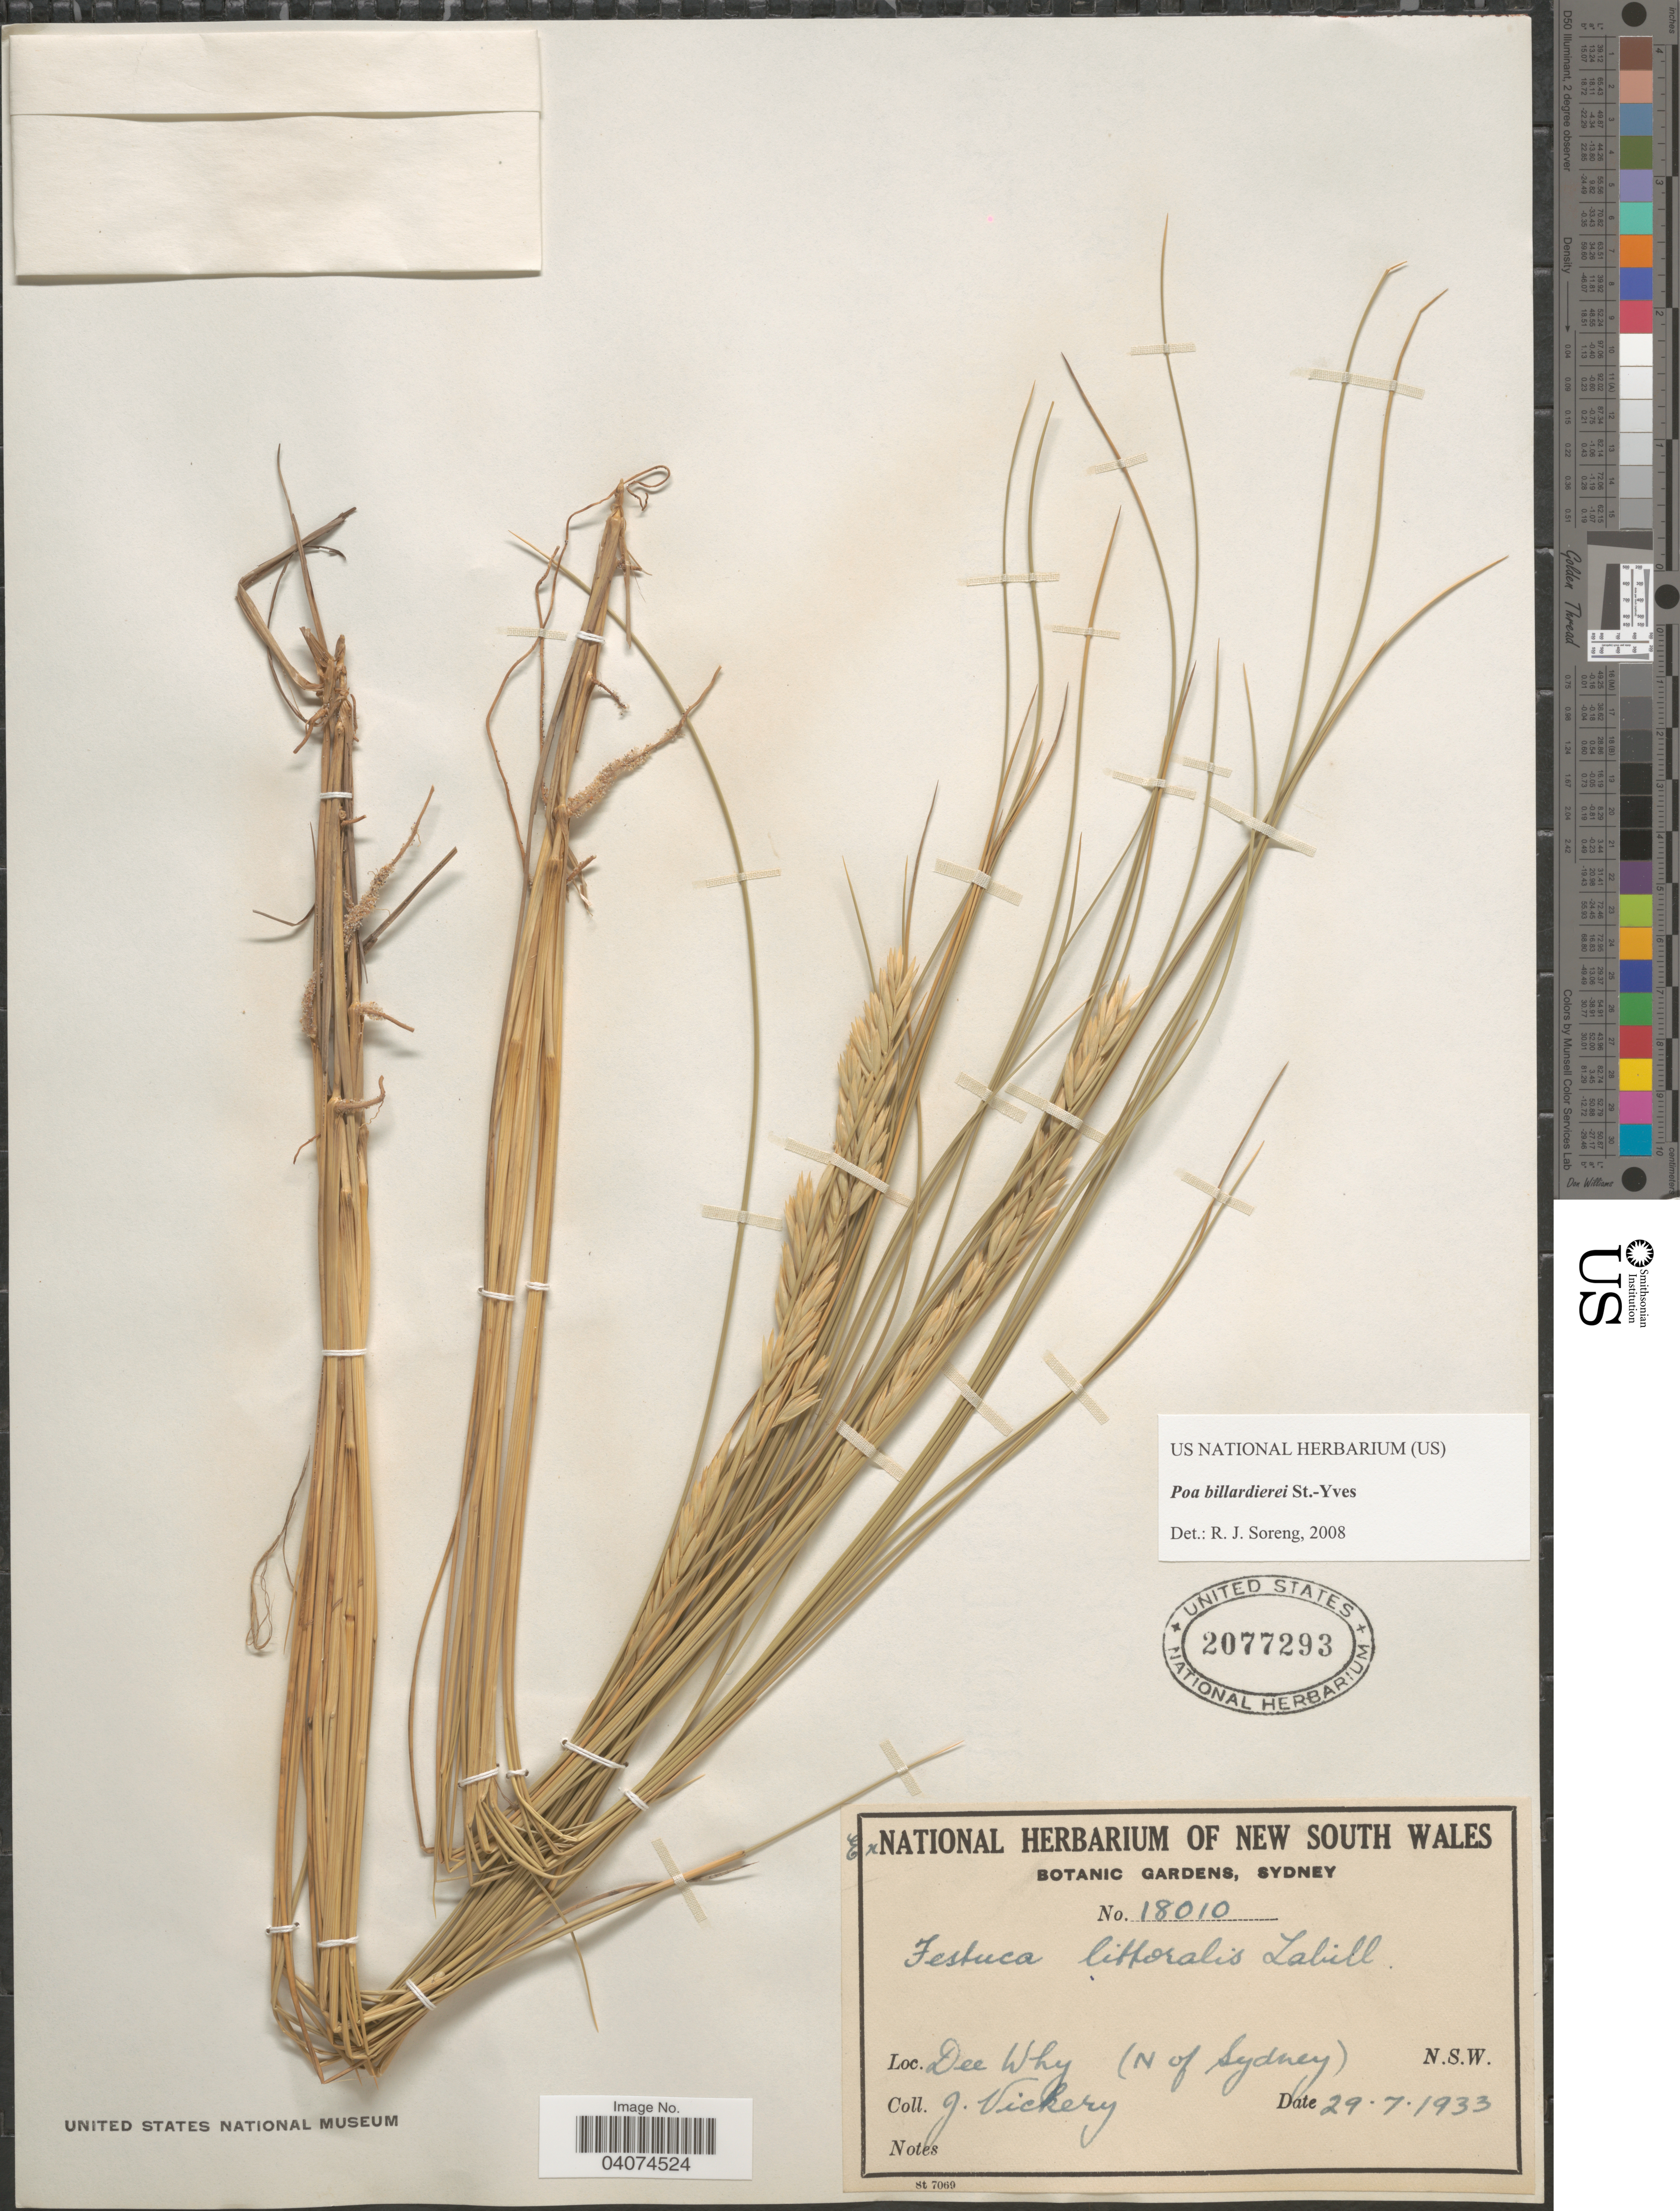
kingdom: Plantae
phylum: Tracheophyta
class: Liliopsida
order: Poales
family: Poaceae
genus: Poa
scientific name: Poa billardierei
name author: (Spreng.) St.-Yves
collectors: J. Vickery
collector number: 18010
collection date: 1933-07-29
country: Australia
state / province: New South Wales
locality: Dee Why (N of Sydney).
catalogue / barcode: US 2077293